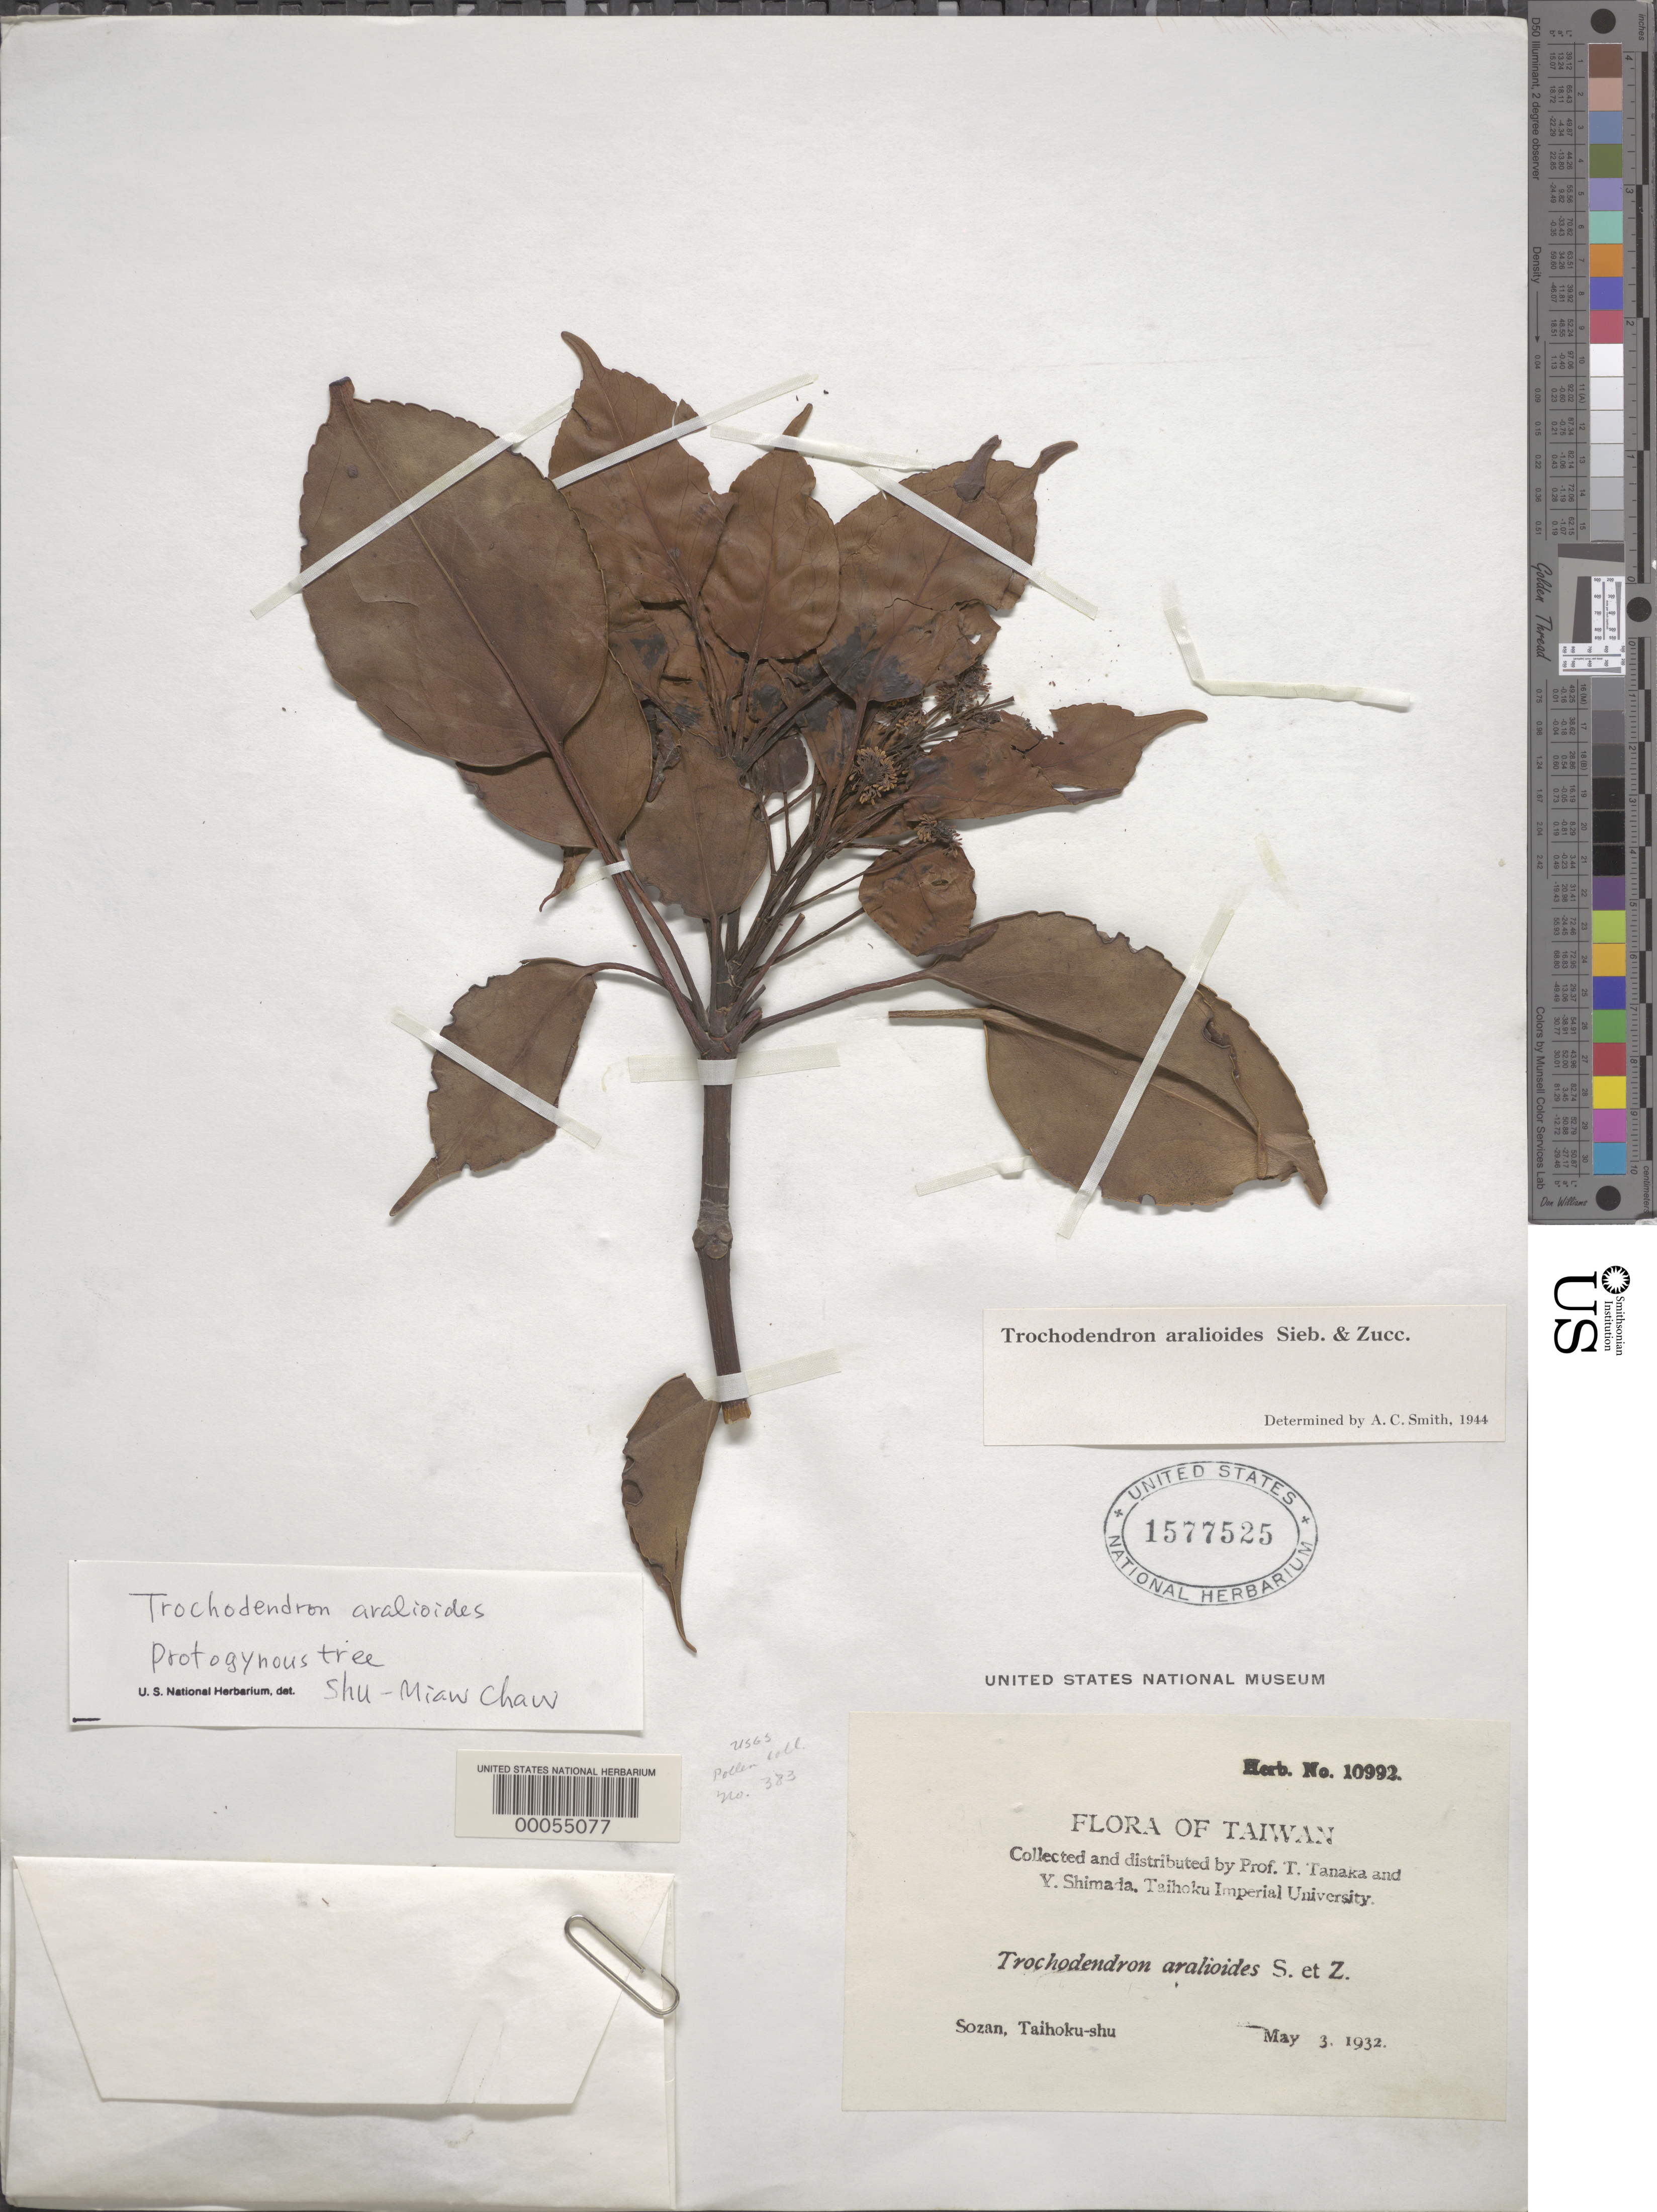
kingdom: Plantae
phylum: Tracheophyta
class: Magnoliopsida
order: Trochodendrales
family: Trochodendraceae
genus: Trochodendron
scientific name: Trochodendron aralioides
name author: Siebold & Zucc.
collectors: T. Tanaka & Y. Shimada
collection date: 1932-05-03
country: Taiwan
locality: Sozan, Taihoku-shu.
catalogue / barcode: US 1577525